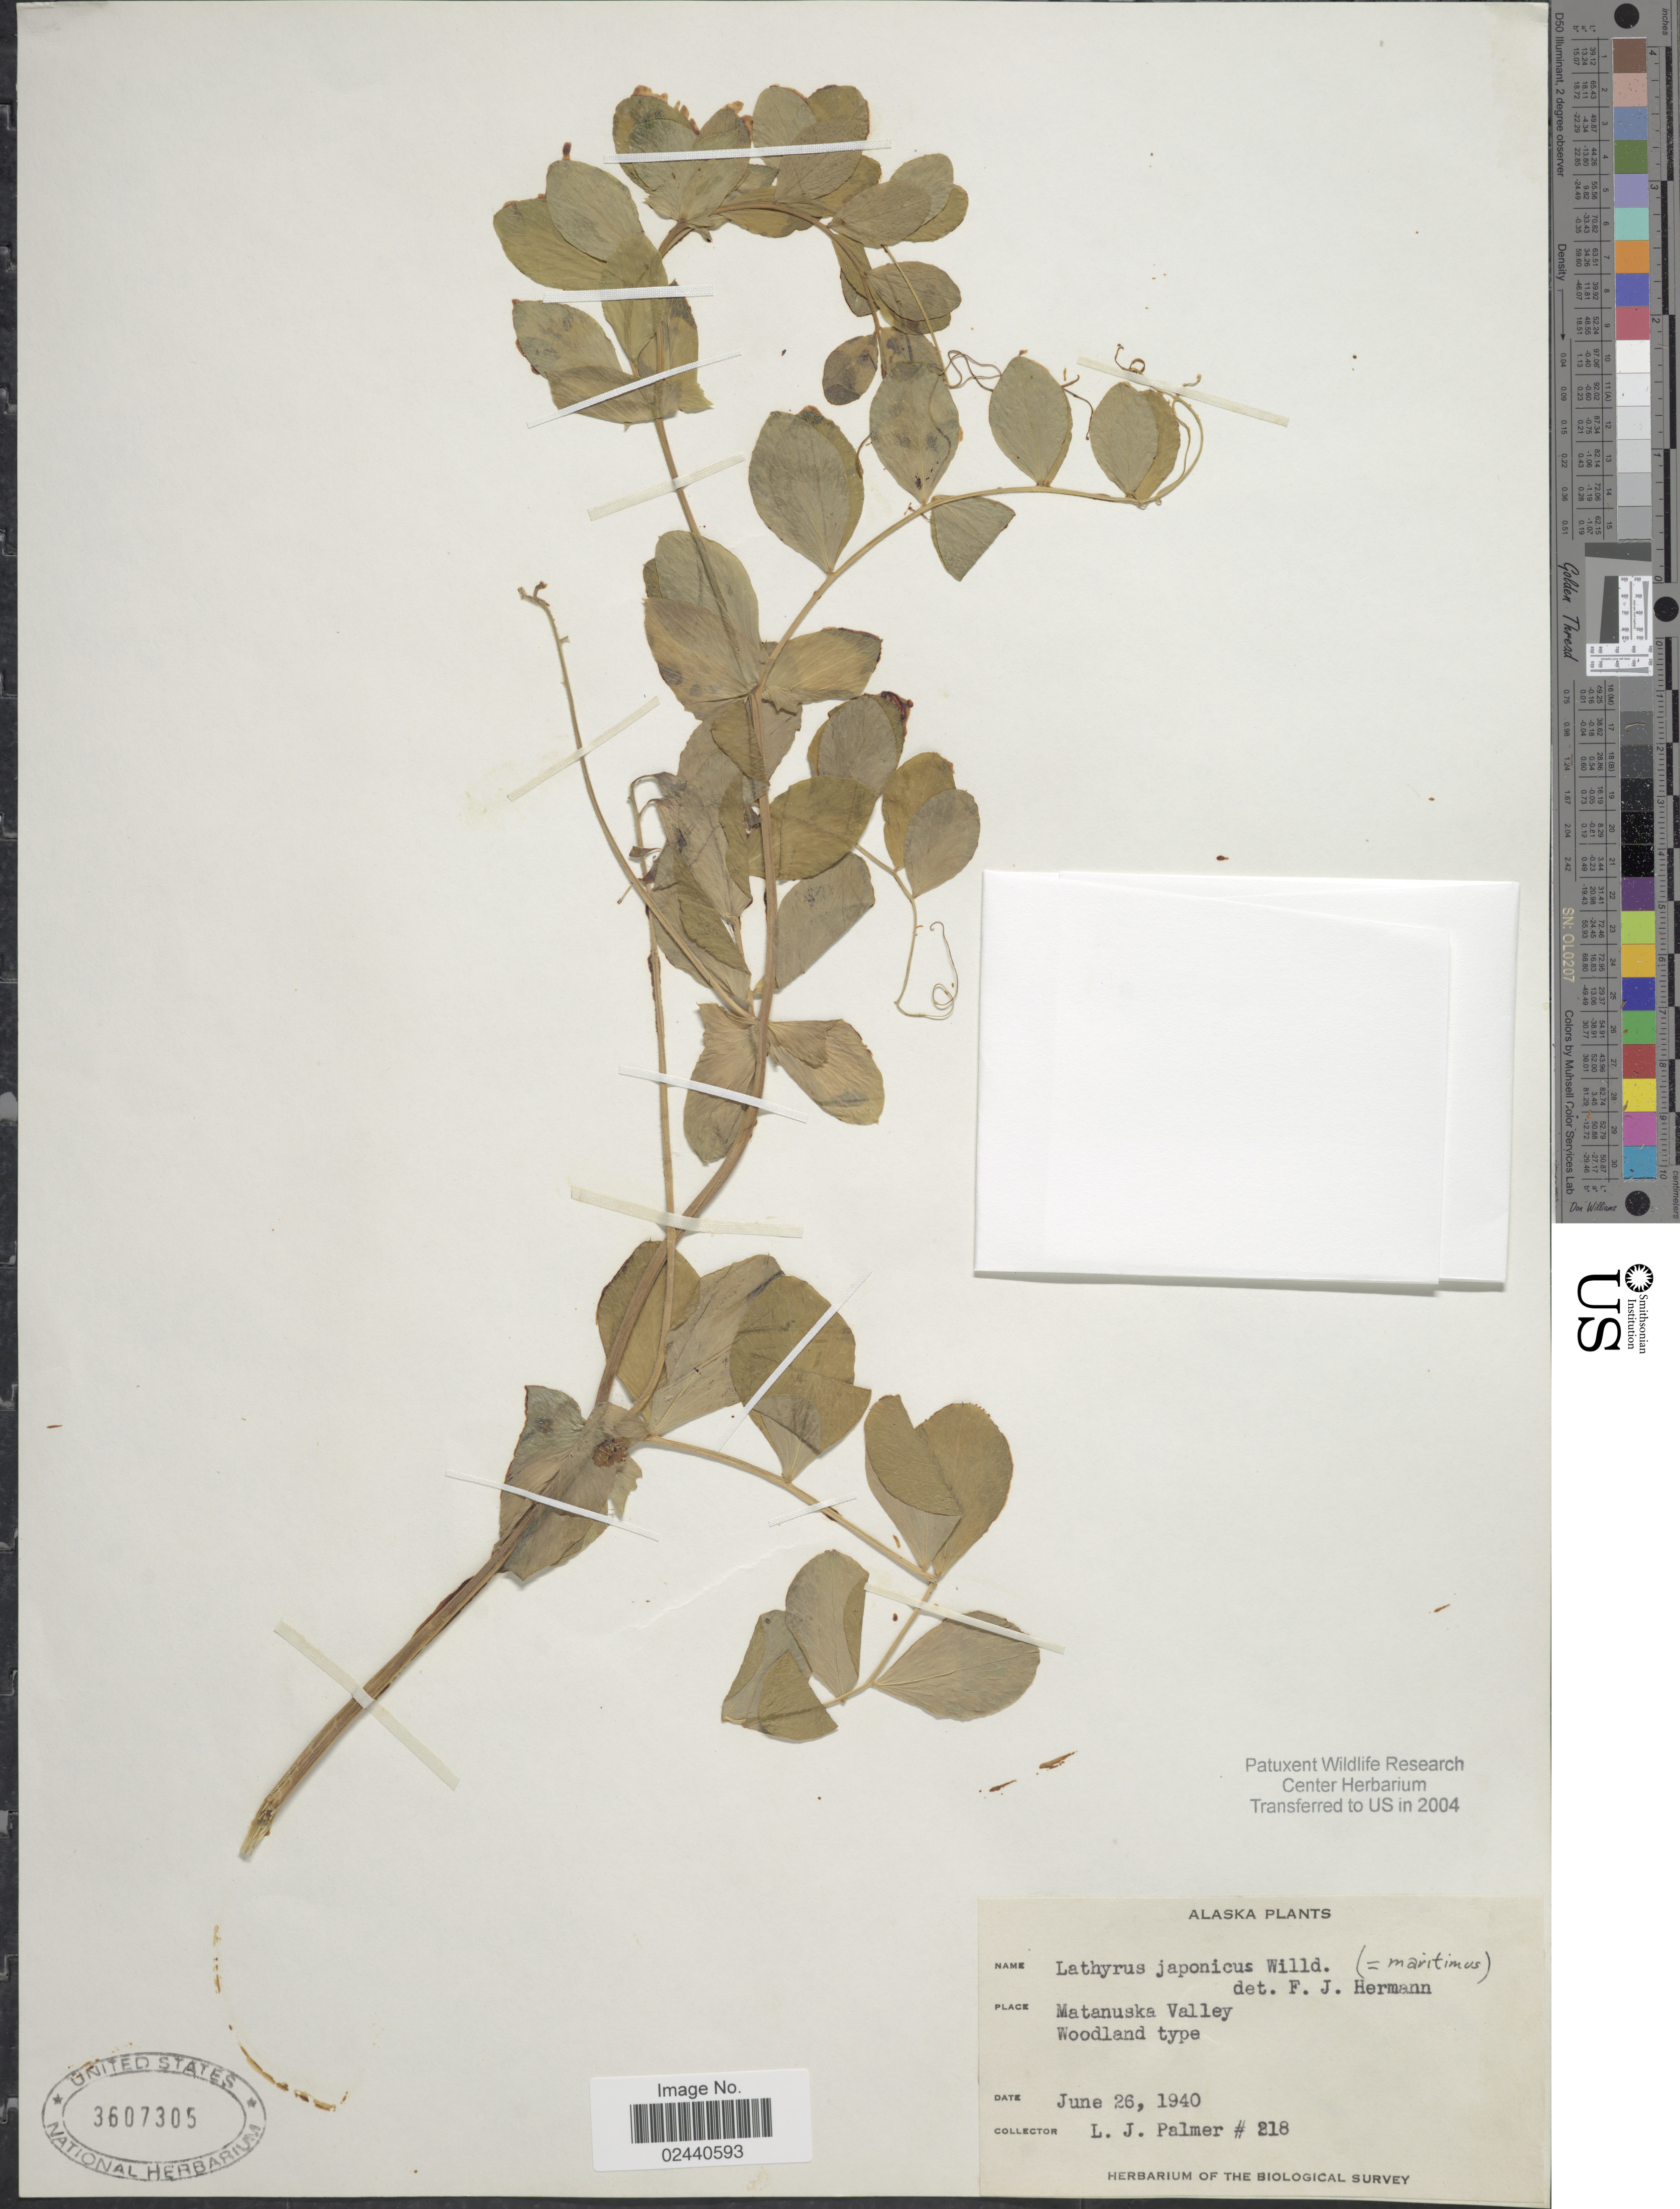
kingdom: Plantae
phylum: Tracheophyta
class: Magnoliopsida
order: Fabales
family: Fabaceae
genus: Lathyrus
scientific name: Lathyrus japonicus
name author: Willd.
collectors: L. J. Palmer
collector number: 218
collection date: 1940-06-26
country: United States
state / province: Alaska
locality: Matanuska Valley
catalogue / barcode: US 3607305